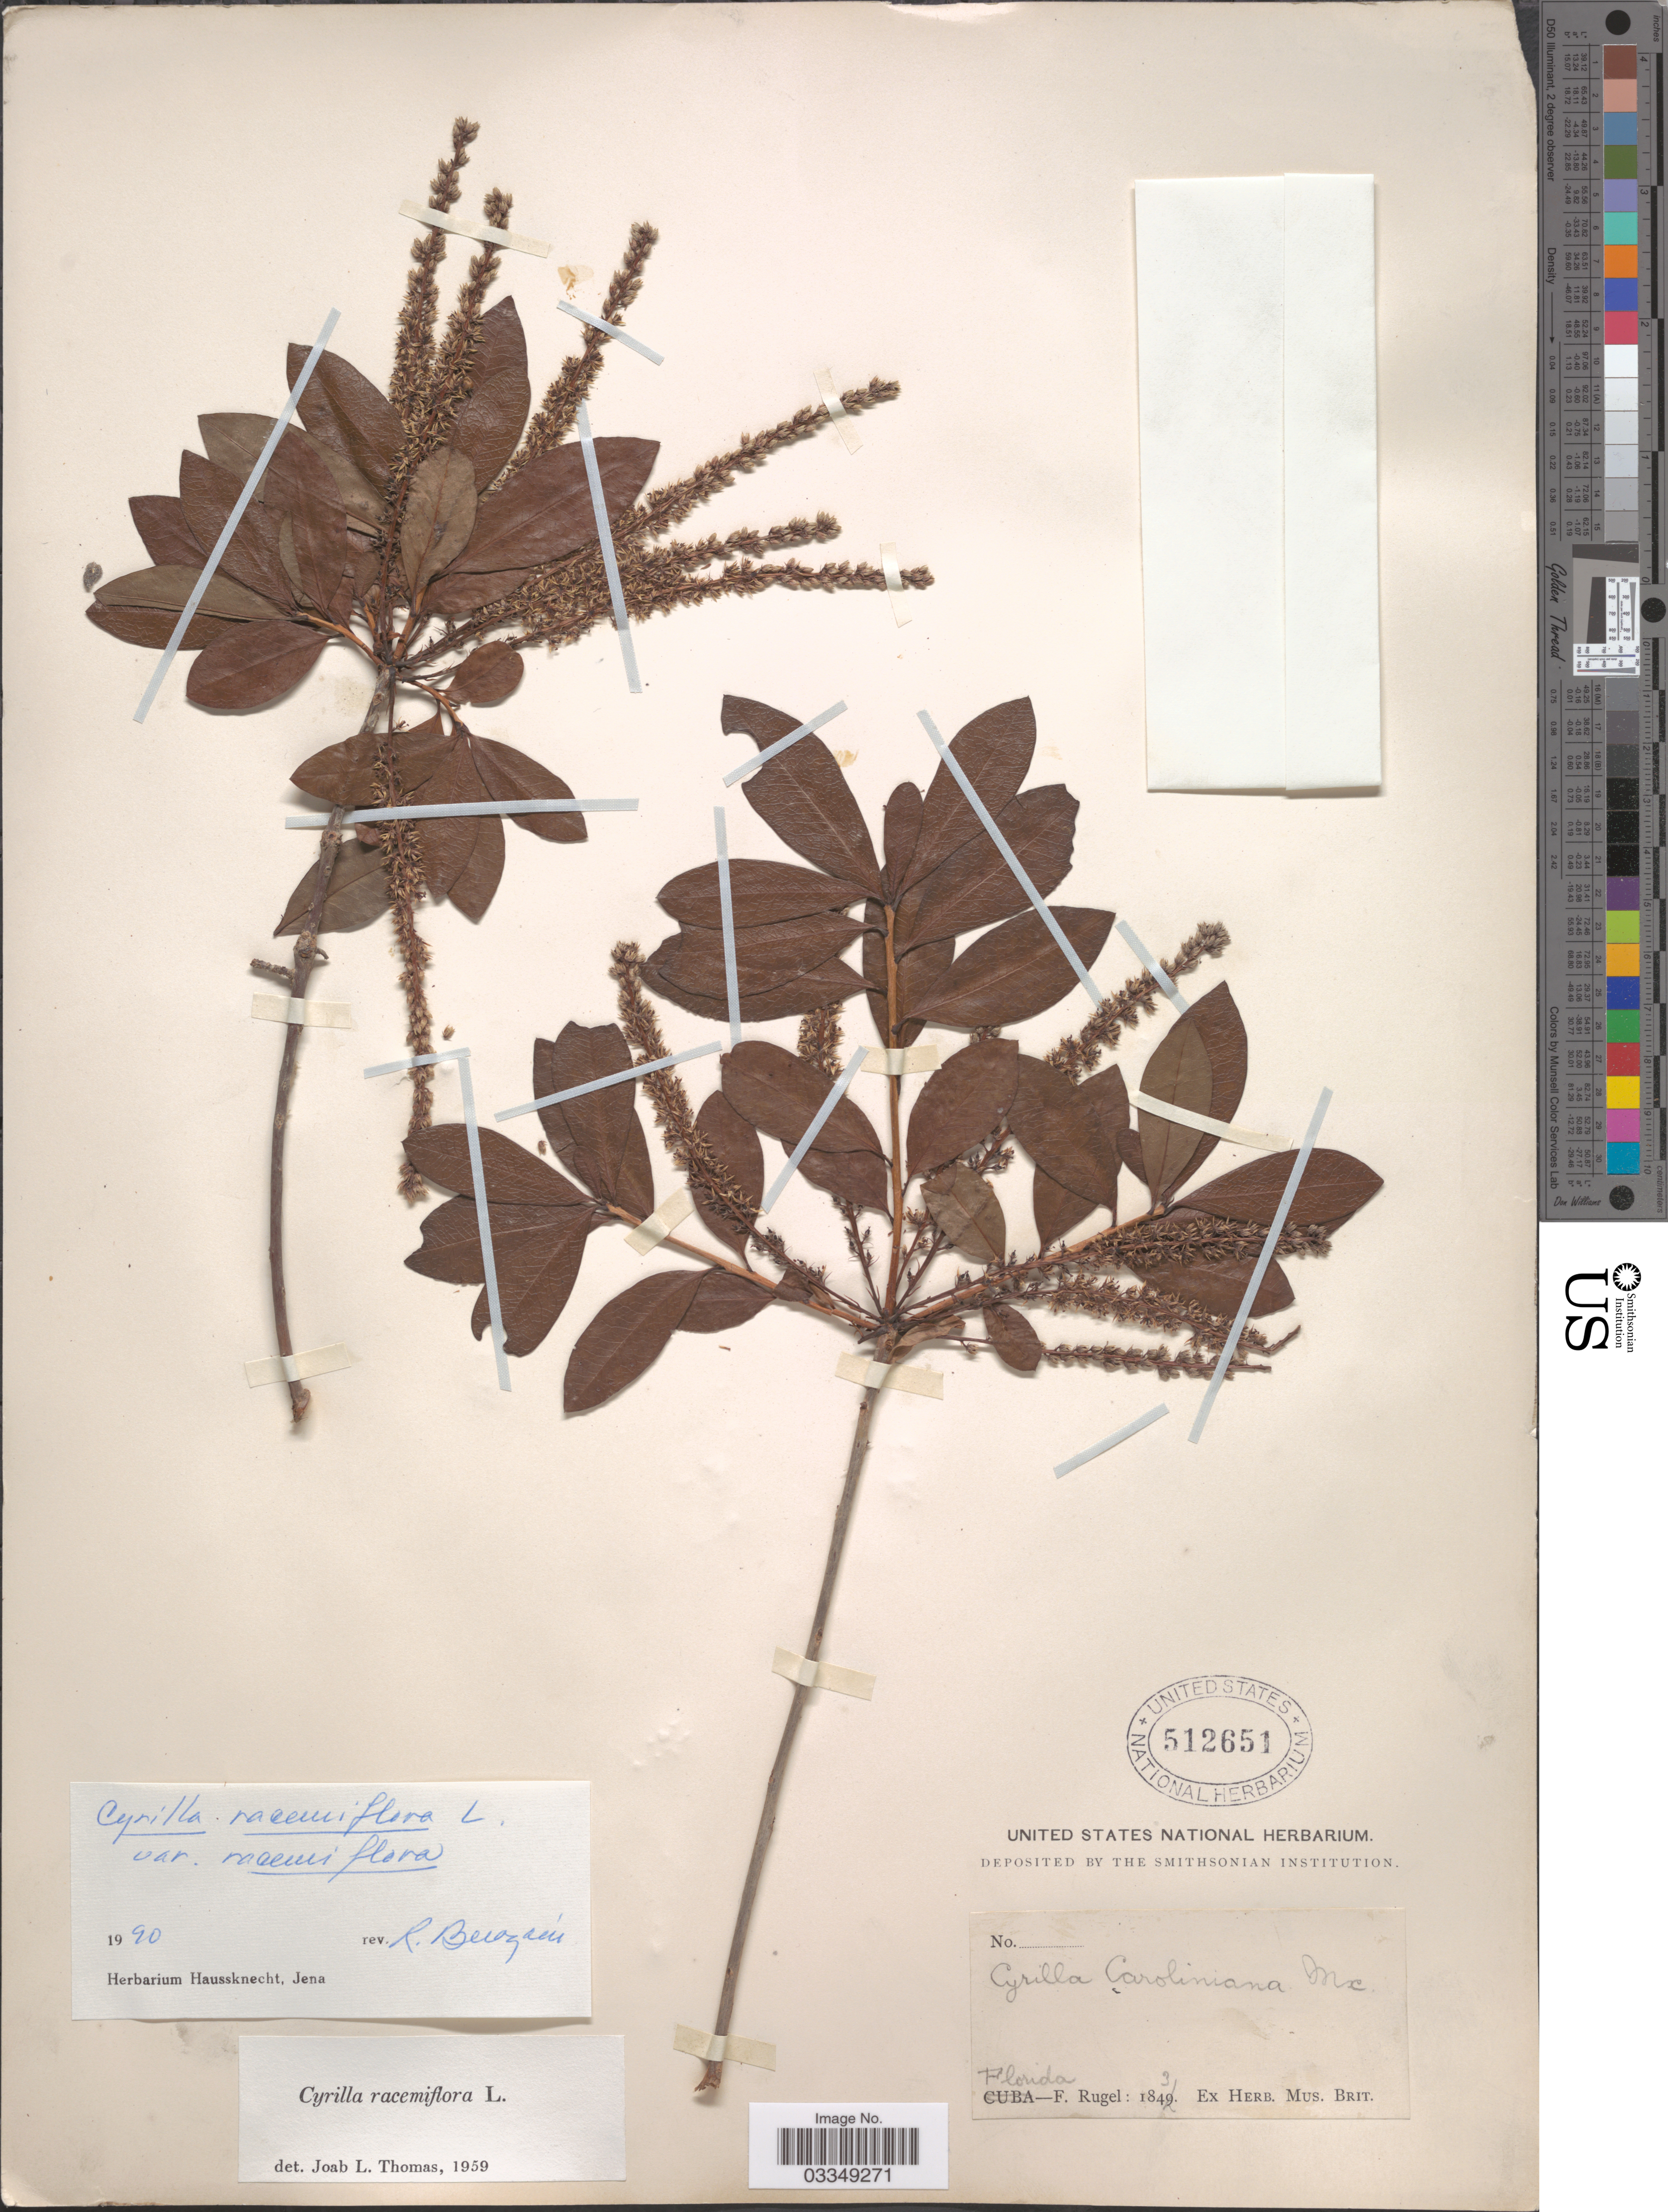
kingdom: Plantae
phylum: Tracheophyta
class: Magnoliopsida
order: Ericales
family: Cyrillaceae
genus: Cyrilla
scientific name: Cyrilla racemiflora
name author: L.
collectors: F. Rugel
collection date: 1843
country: United States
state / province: Florida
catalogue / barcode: US 512651